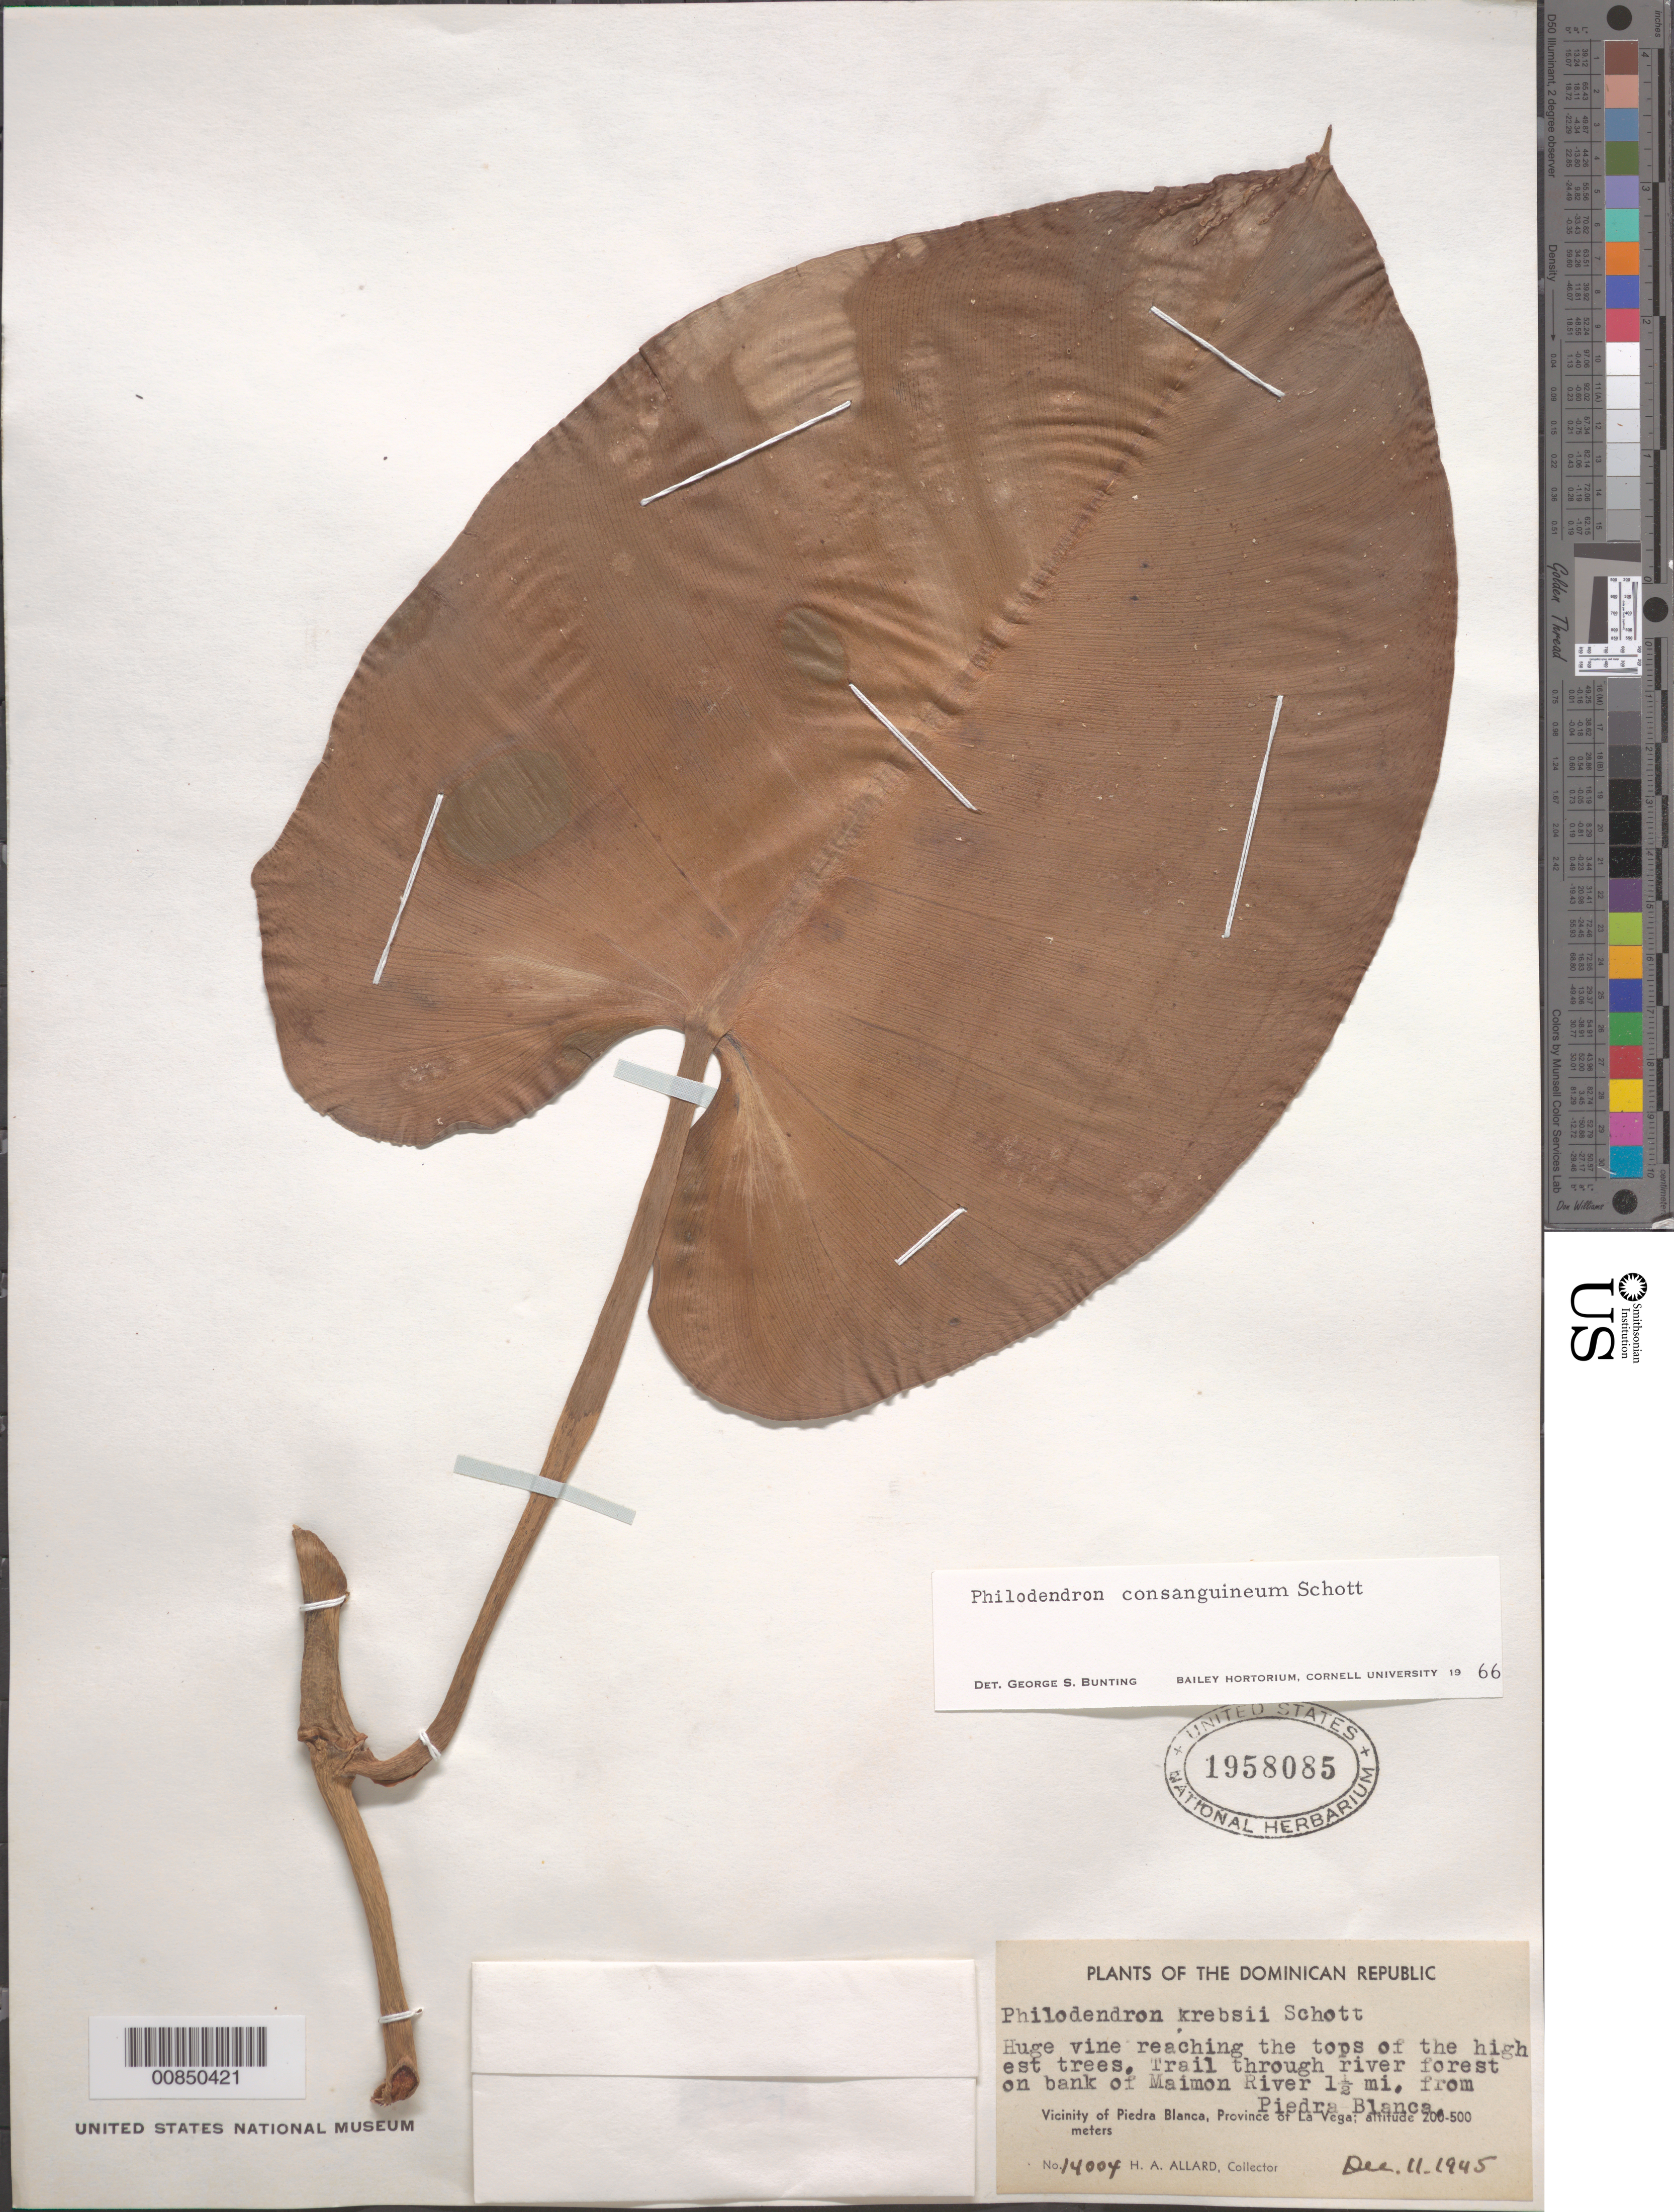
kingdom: Plantae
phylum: Tracheophyta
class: Liliopsida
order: Alismatales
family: Araceae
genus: Philodendron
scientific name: Philodendron consanguineum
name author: Schott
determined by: Bunting, G. S.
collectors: H. A. Allard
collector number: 14004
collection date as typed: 11 Dec 1945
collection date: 1945-12-11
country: Dominican Republic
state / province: La Vega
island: Hispaniola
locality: Vicinity of Piedra Blanca, bank of Maimon River, 1.5 miles from town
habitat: Trail through river forest on river bank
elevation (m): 200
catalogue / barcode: US 1958085